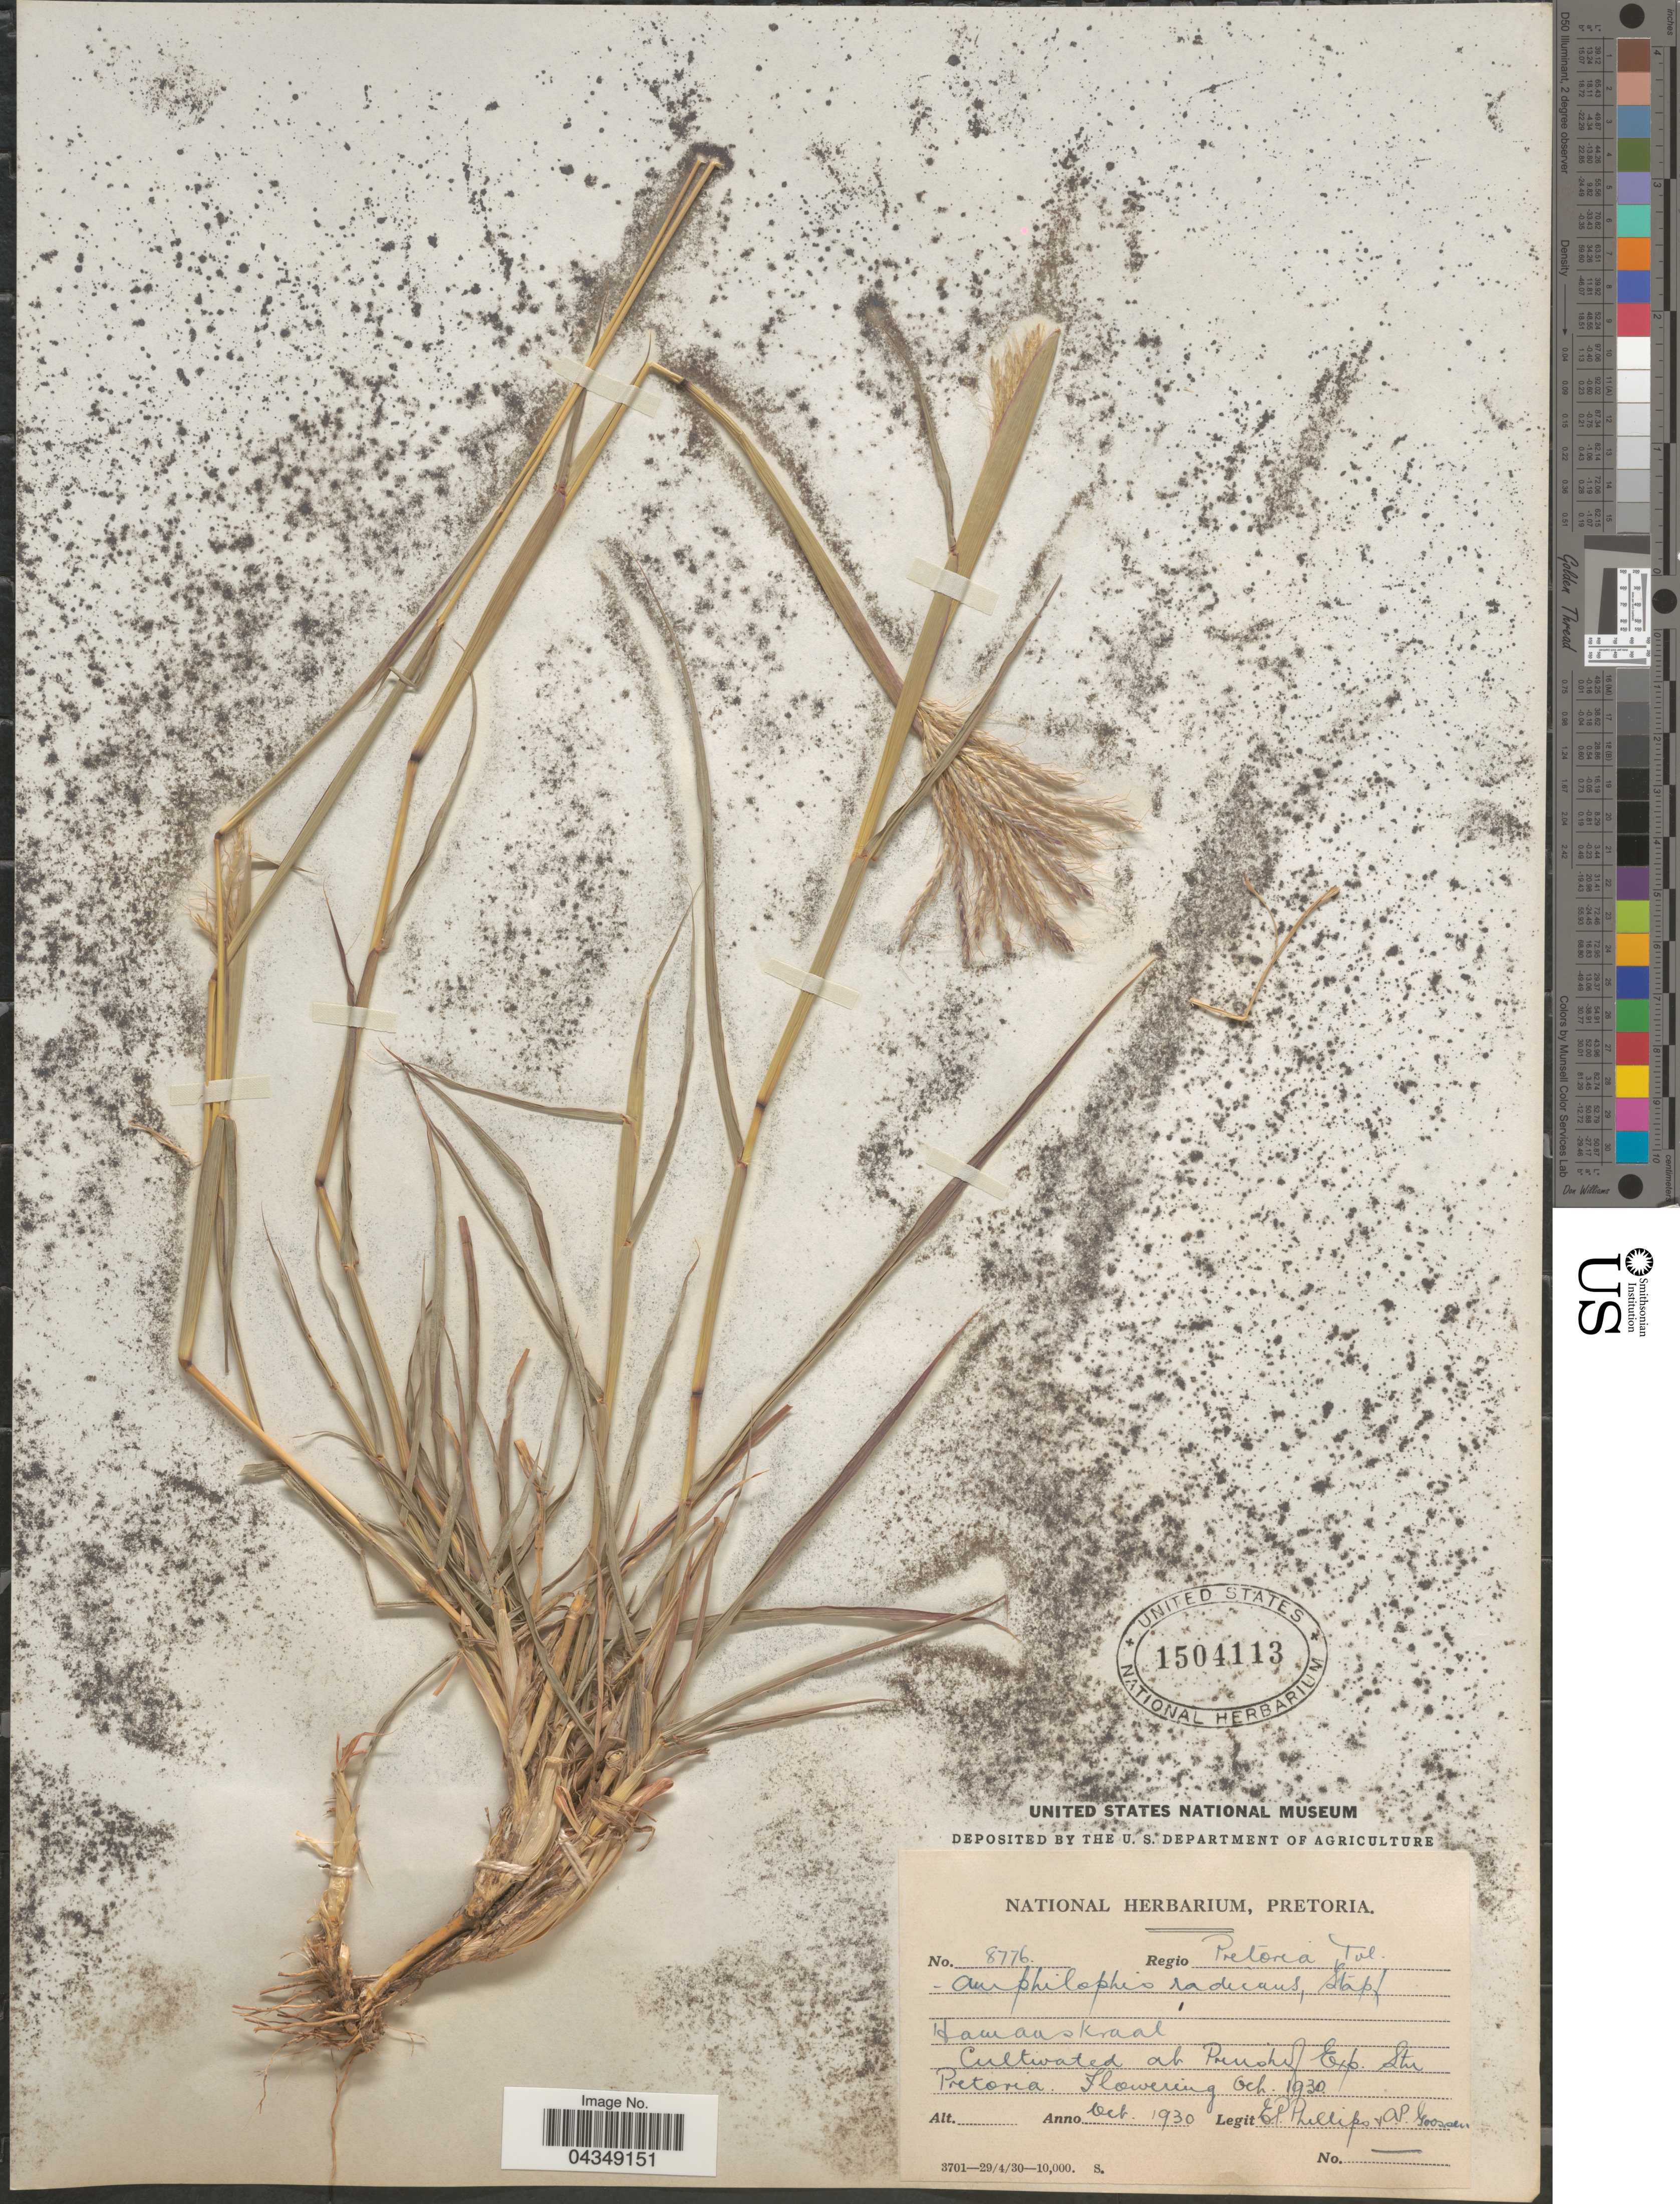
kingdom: Plantae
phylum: Tracheophyta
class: Liliopsida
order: Poales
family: Poaceae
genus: Bothriochloa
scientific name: Bothriochloa radicans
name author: (Lehm.) A. Camus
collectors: E. Phillips & A. P. G. Goossens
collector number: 8776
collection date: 1930-10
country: South Africa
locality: At Prinshof Exp. Stn., Pretoria.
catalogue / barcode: US 1504113